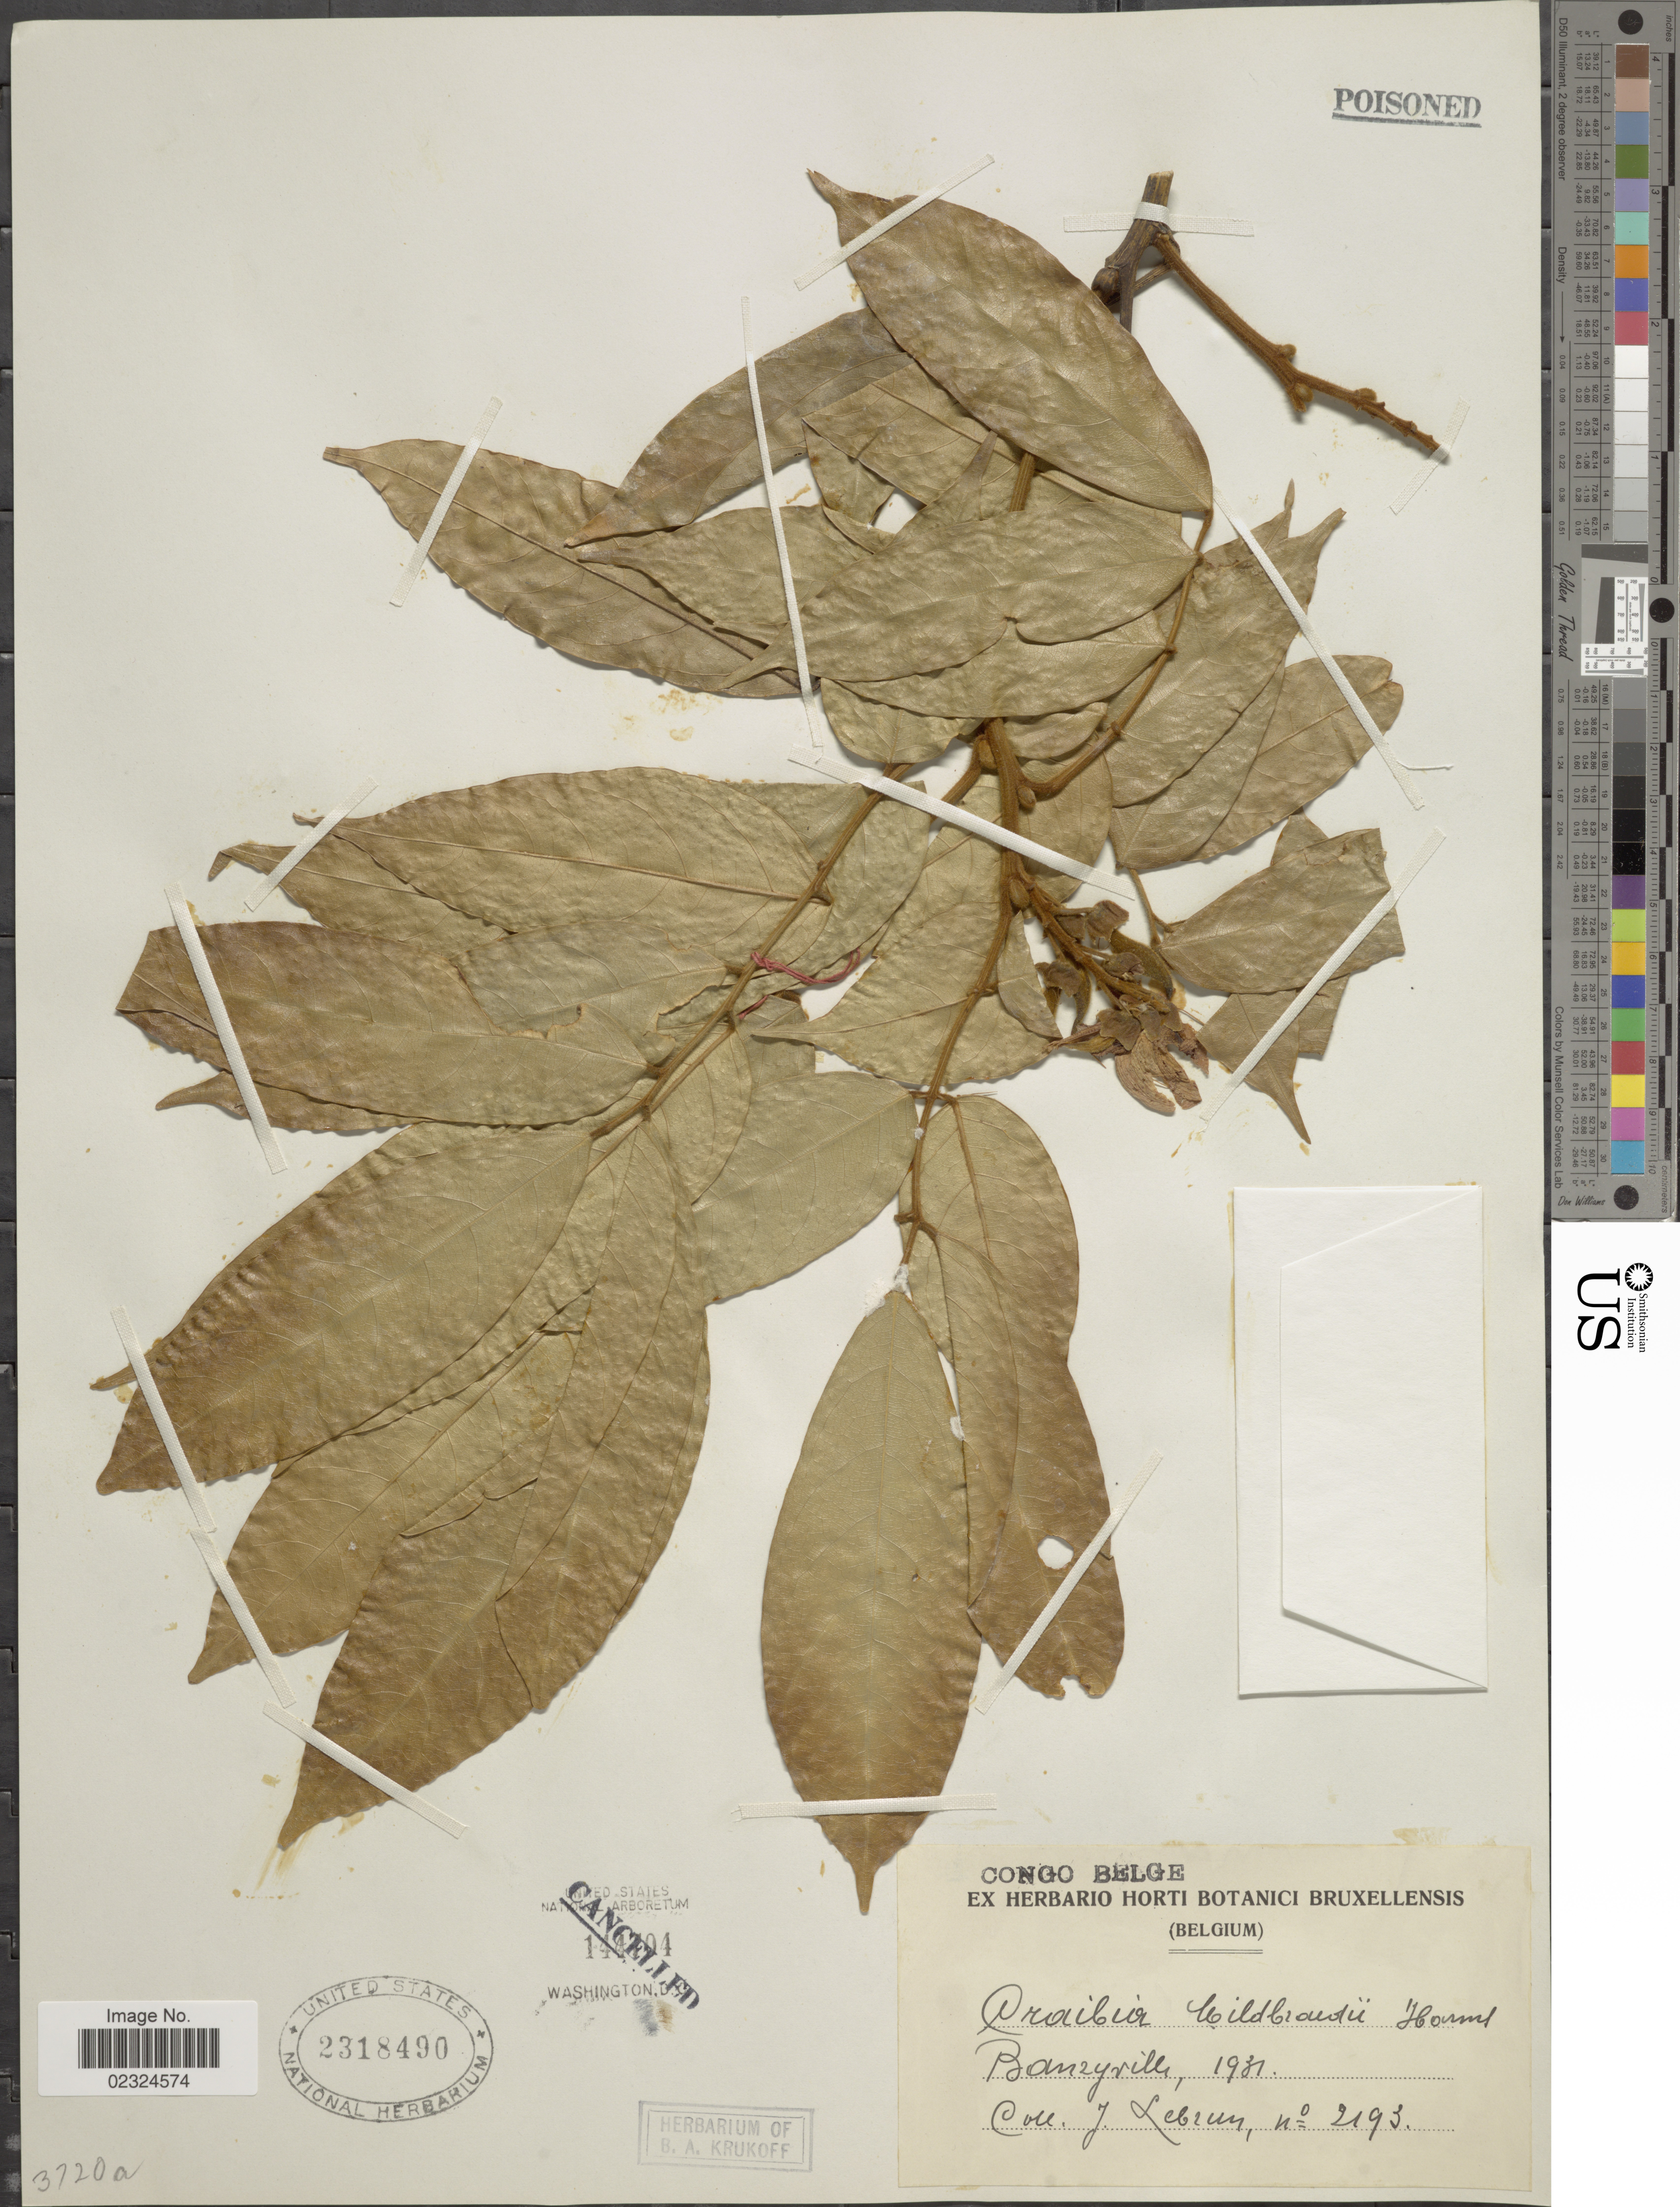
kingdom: Plantae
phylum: Tracheophyta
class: Magnoliopsida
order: Fabales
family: Fabaceae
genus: Craibia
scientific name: Craibia mildbraedii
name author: Harms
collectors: J. A. Lebrun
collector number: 2193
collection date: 1931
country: Congo, Democratic Republic of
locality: Congo Belge. Banzyville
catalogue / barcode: US 2318490